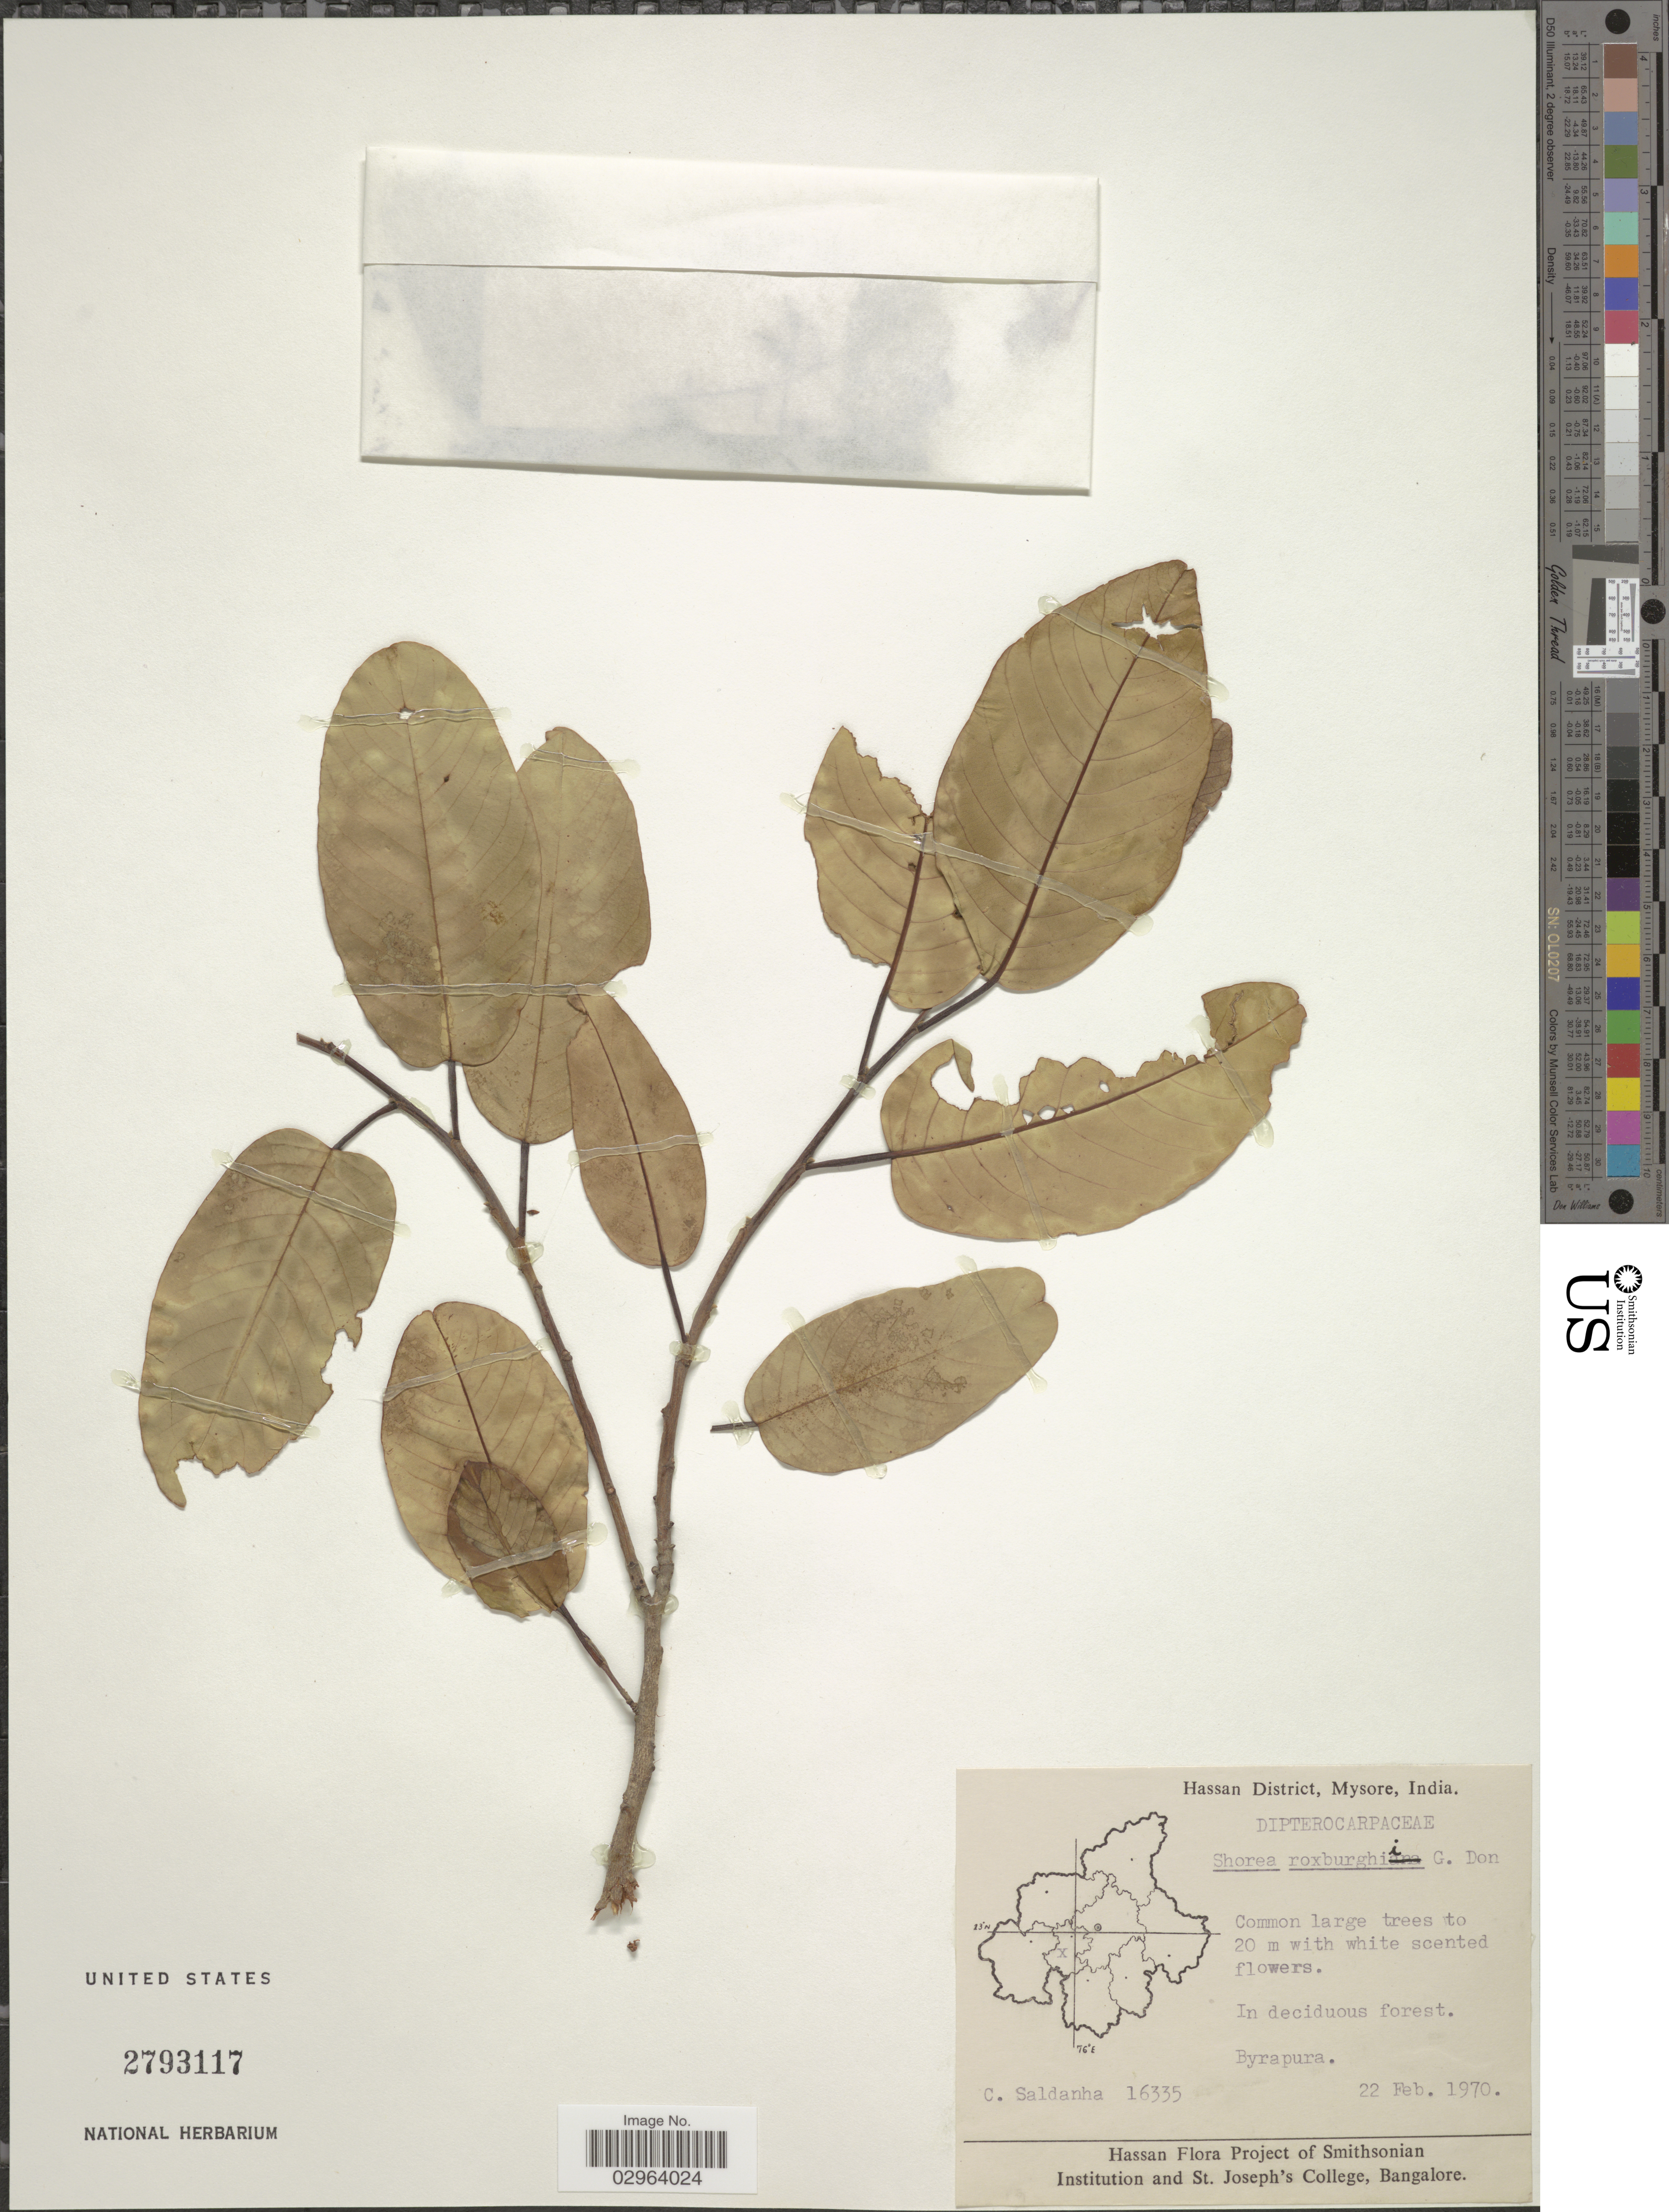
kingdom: Plantae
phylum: Tracheophyta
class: Magnoliopsida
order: Malvales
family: Dipterocarpaceae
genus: Anthoshorea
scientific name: Anthoshorea roxburghii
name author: (G. Don) P.S. Ashton & J. Heck.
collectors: C. Saldanha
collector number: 16335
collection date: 1970-02-22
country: India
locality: Hassan District, Mysore. Byrapura.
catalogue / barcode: US 2793117